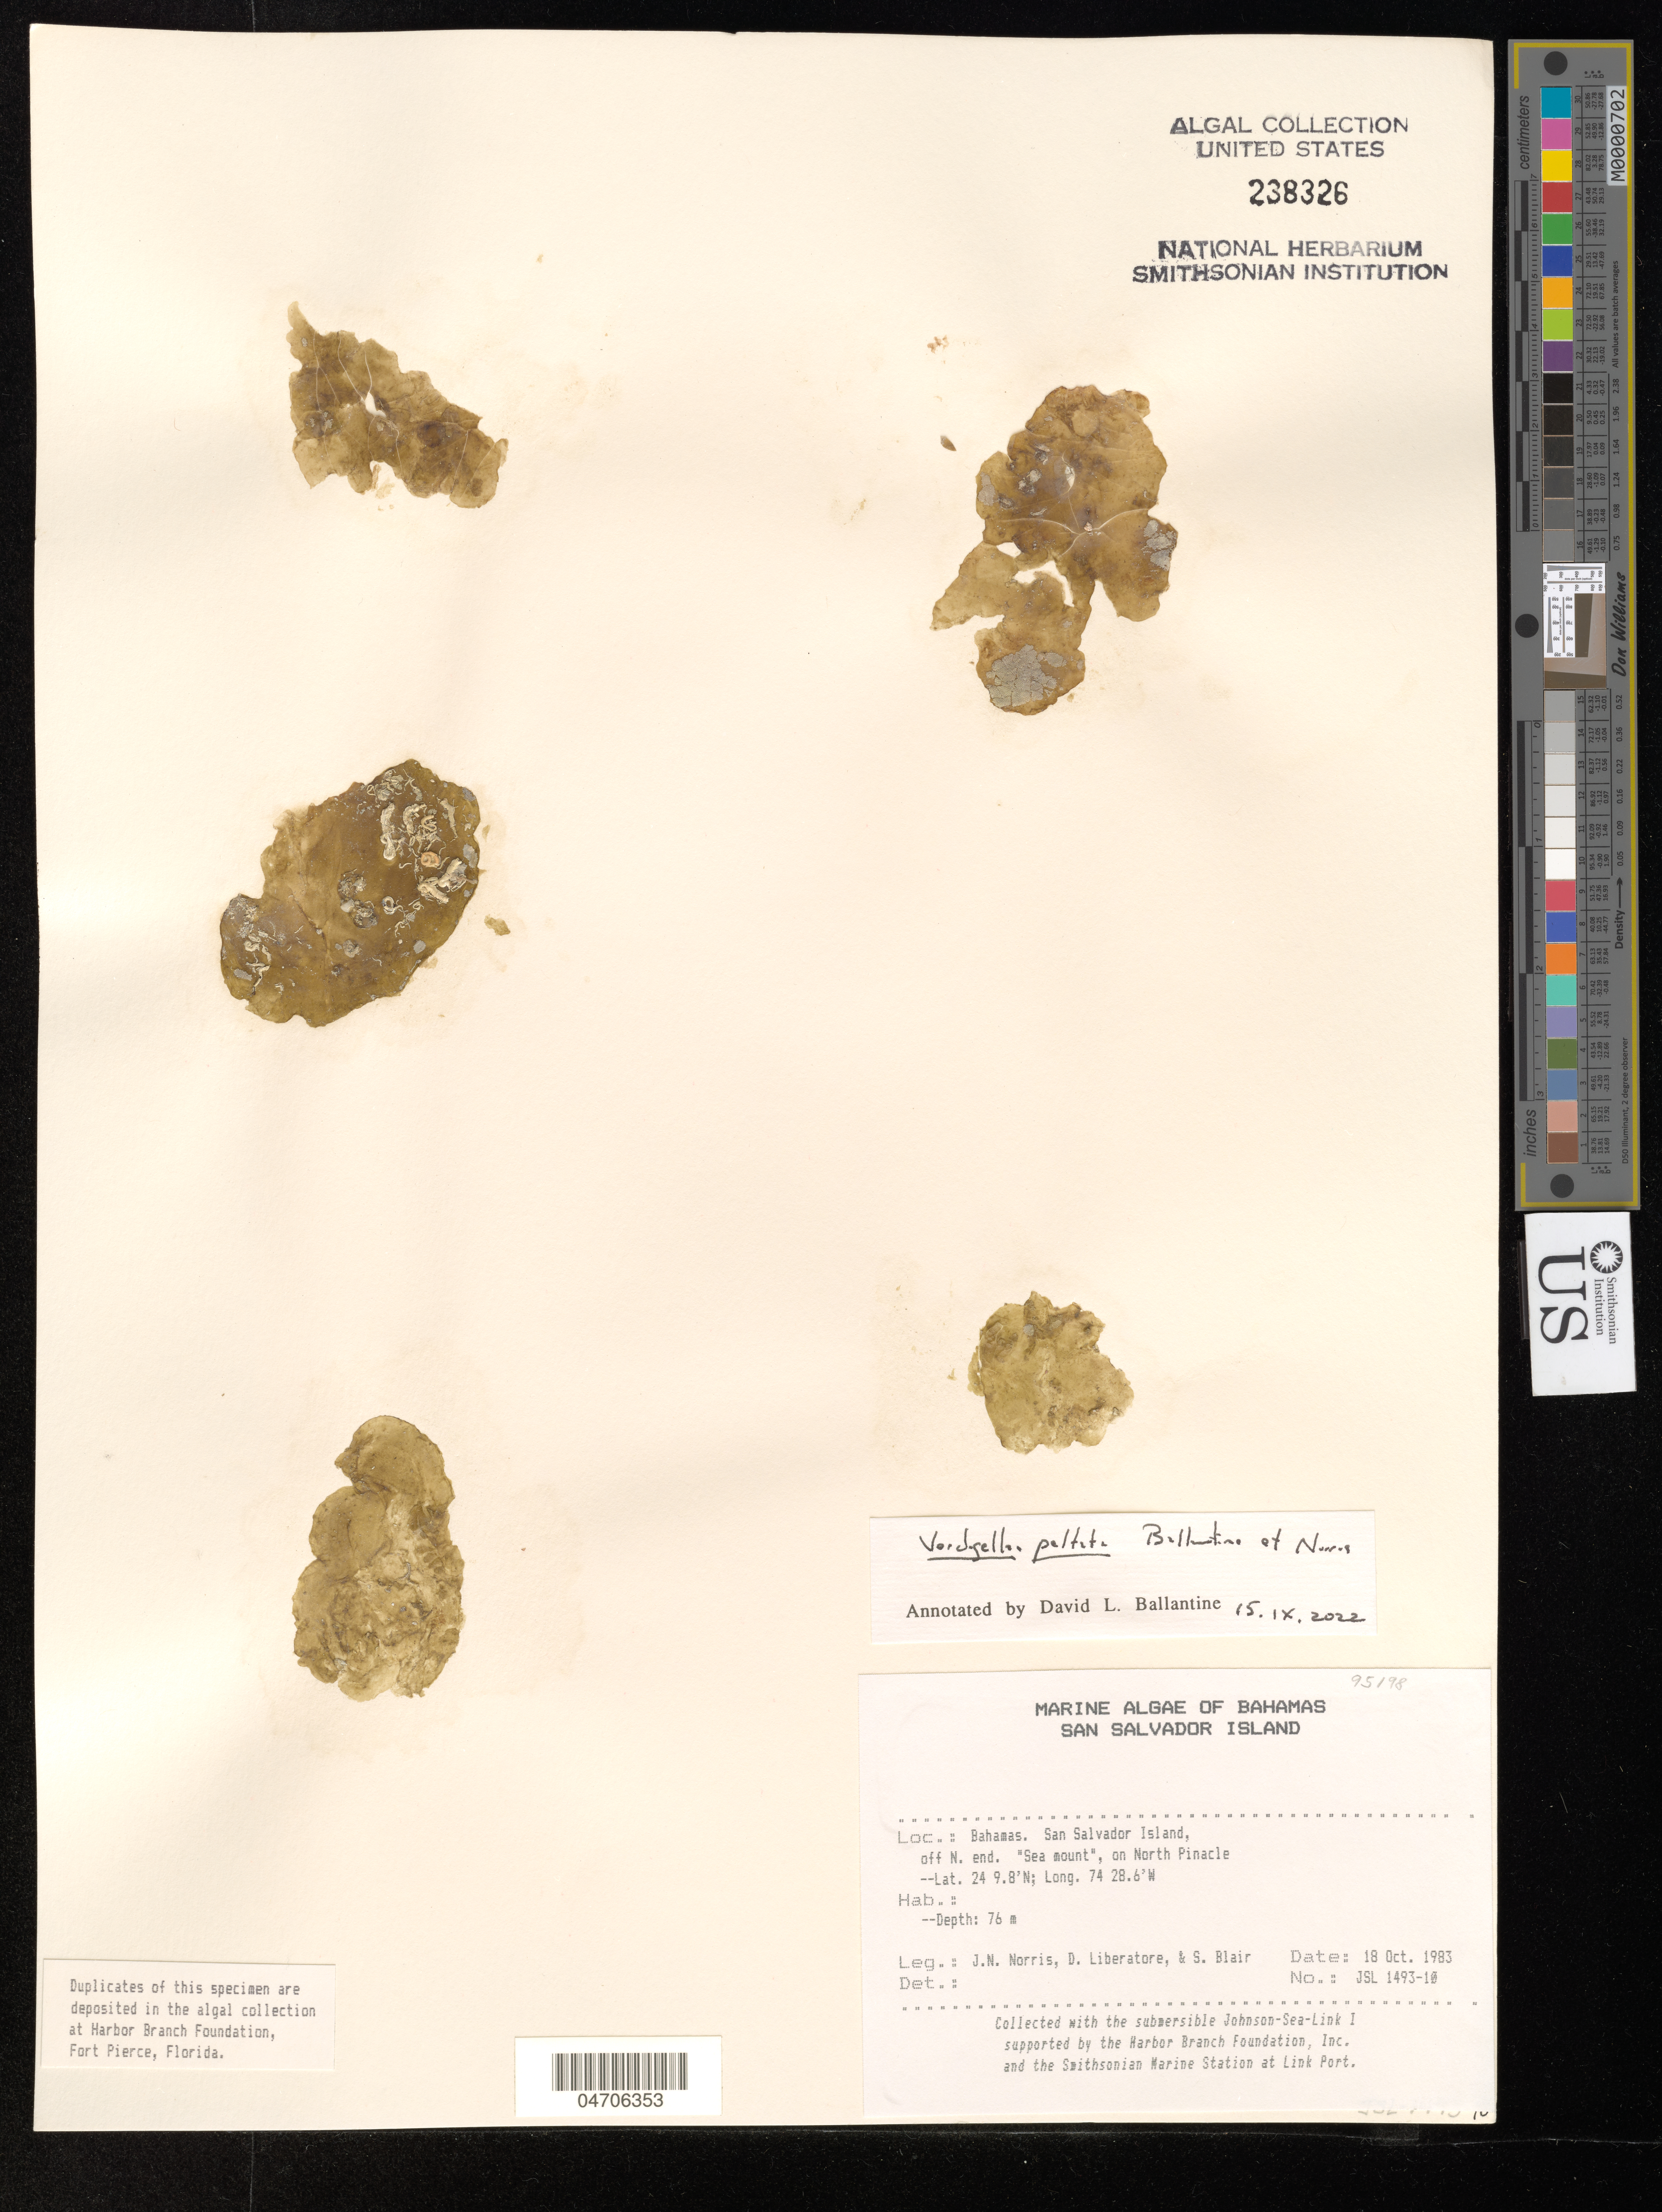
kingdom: Plantae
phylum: Chlorophyta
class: Prasinophyceae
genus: Verdigellas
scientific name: Verdigellas peltata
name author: D.L. Ballant. & J.N. Norris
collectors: J. Norris, D. Liberatore & S. M. Blair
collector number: JSL 1493-10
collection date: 1983-10-18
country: Bahamas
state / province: San Salvador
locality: San Salvador Island, off N. end. "Sea mount", on North Pinacle.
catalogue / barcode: US 238326